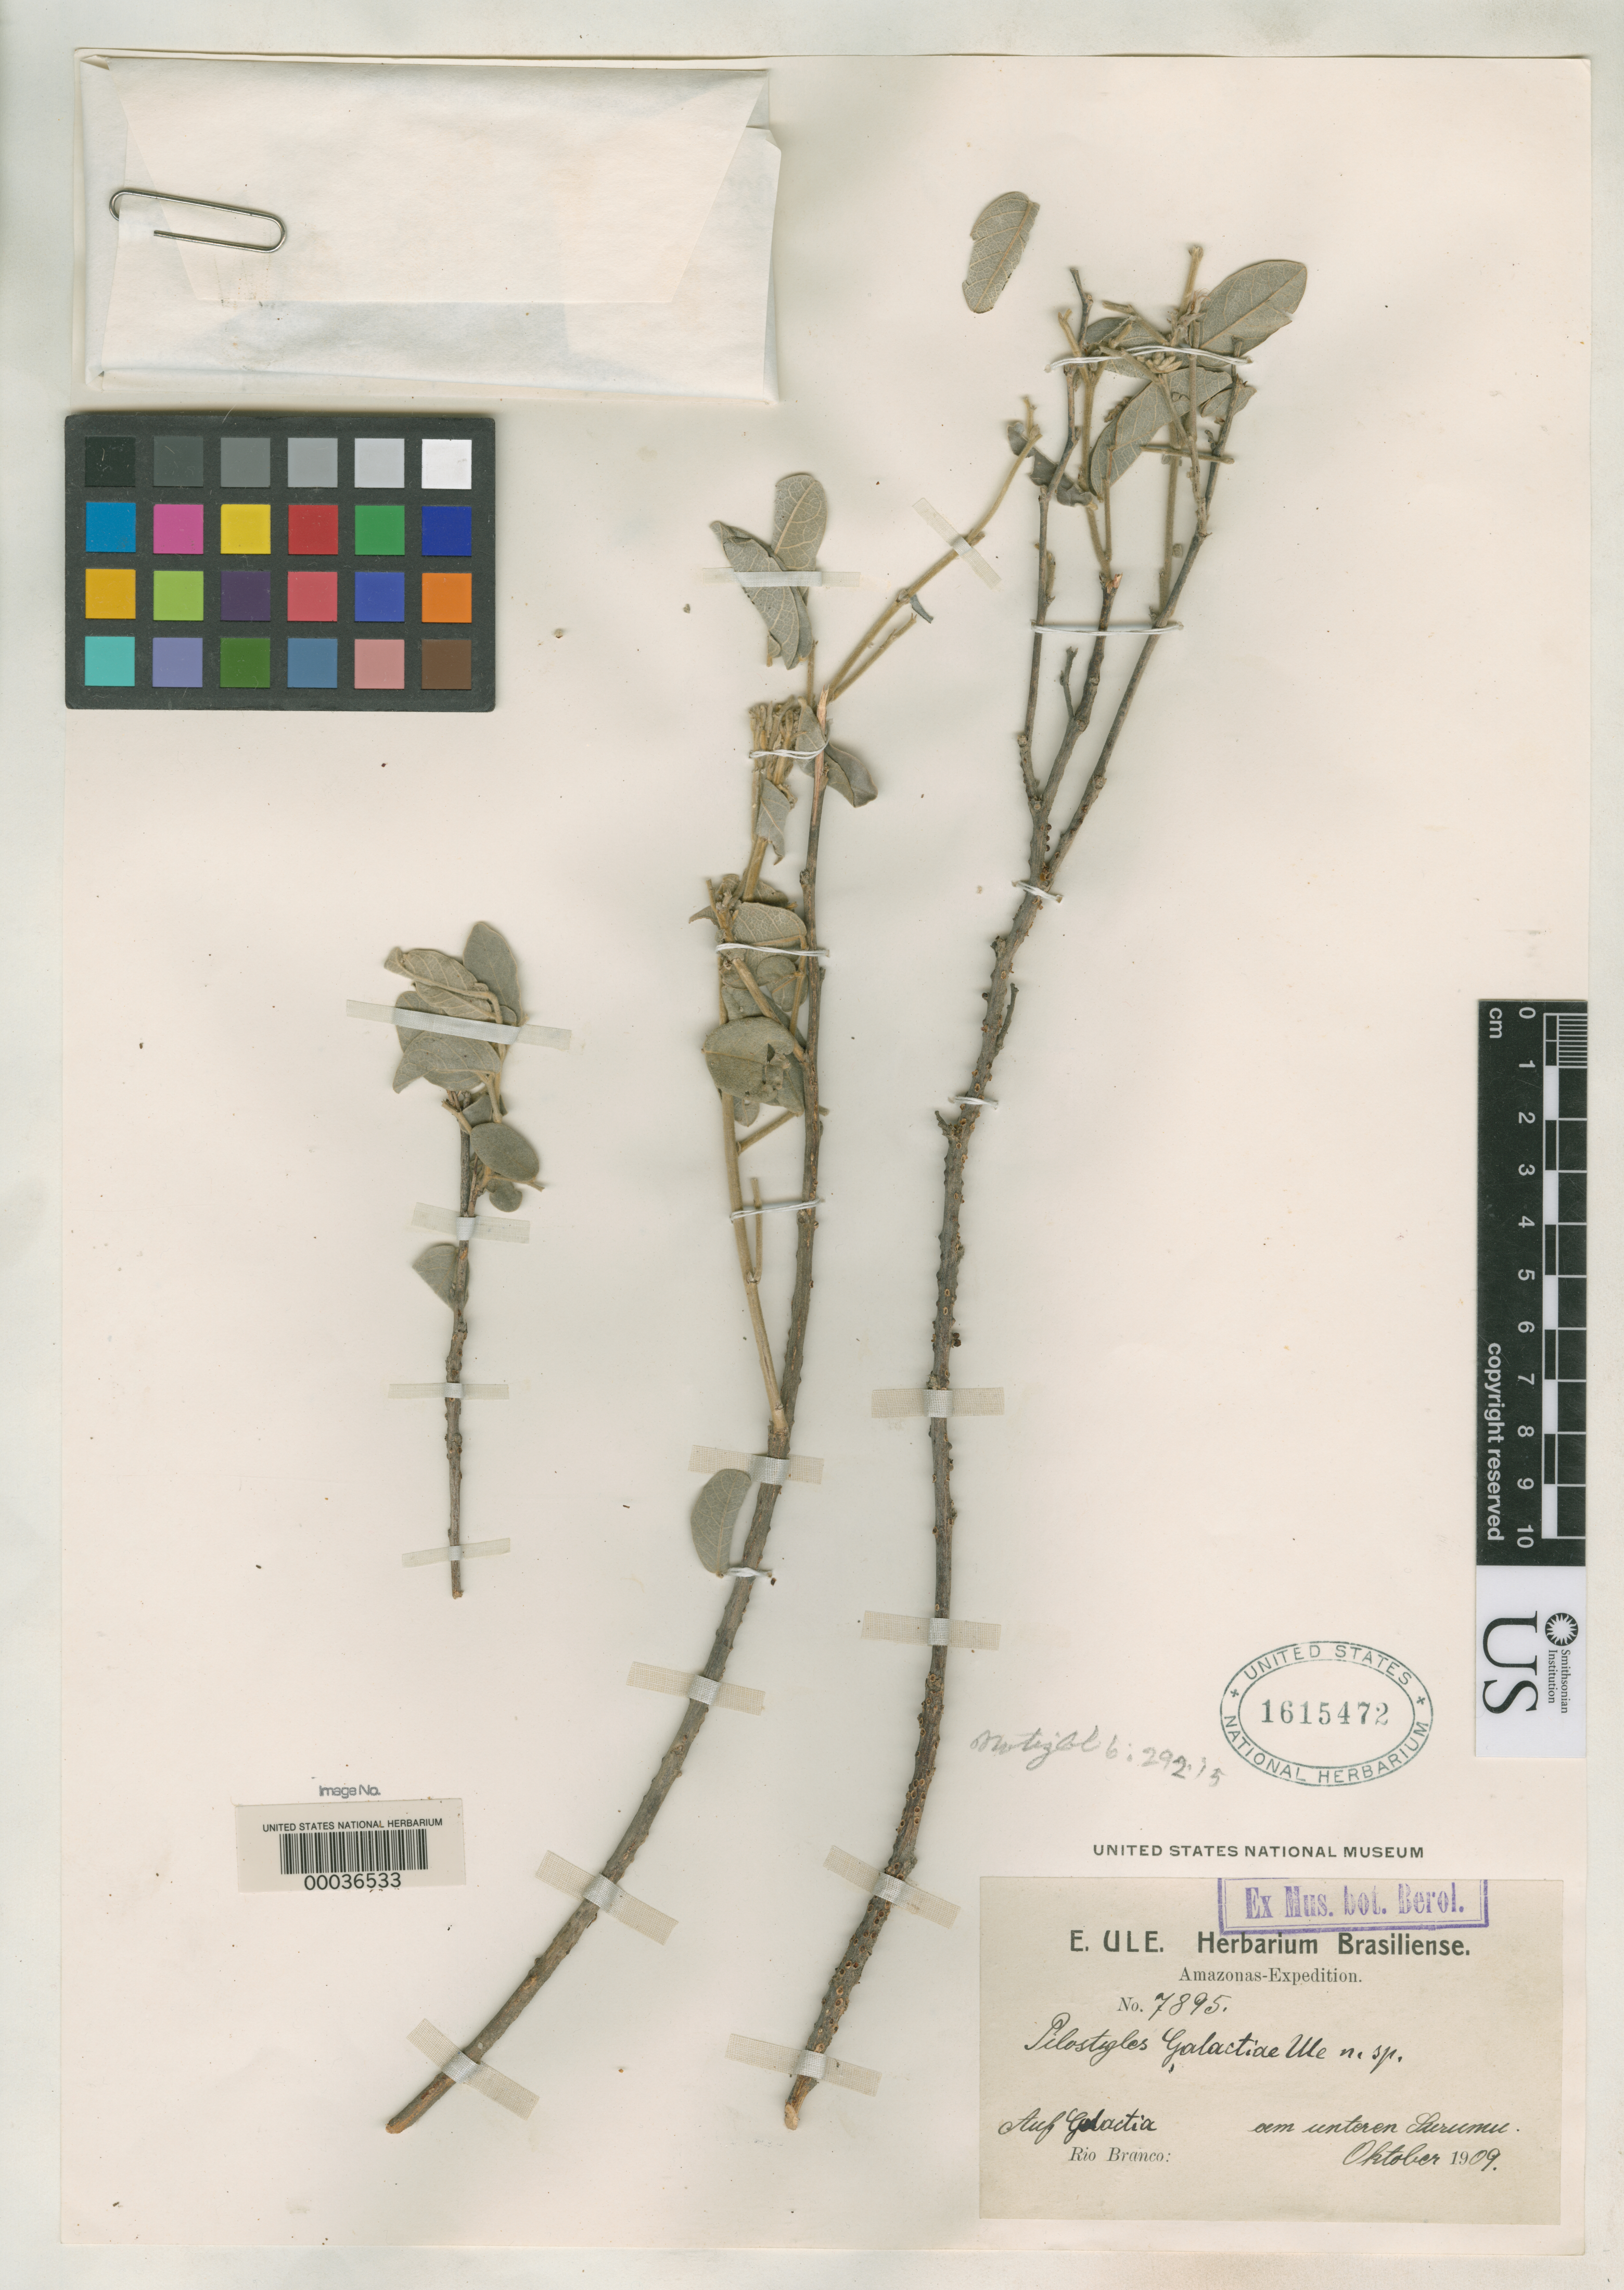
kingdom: Plantae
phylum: Tracheophyta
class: Magnoliopsida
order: Cucurbitales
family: Apodanthaceae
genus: Pilostyles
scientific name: Pilostyles galactiae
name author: Ule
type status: Type Collection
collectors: E. H. Ule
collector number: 7895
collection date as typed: Oct 1909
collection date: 1909-10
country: Brazil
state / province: Amazonas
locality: Rio Branco, Galactia.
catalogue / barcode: US 1615472